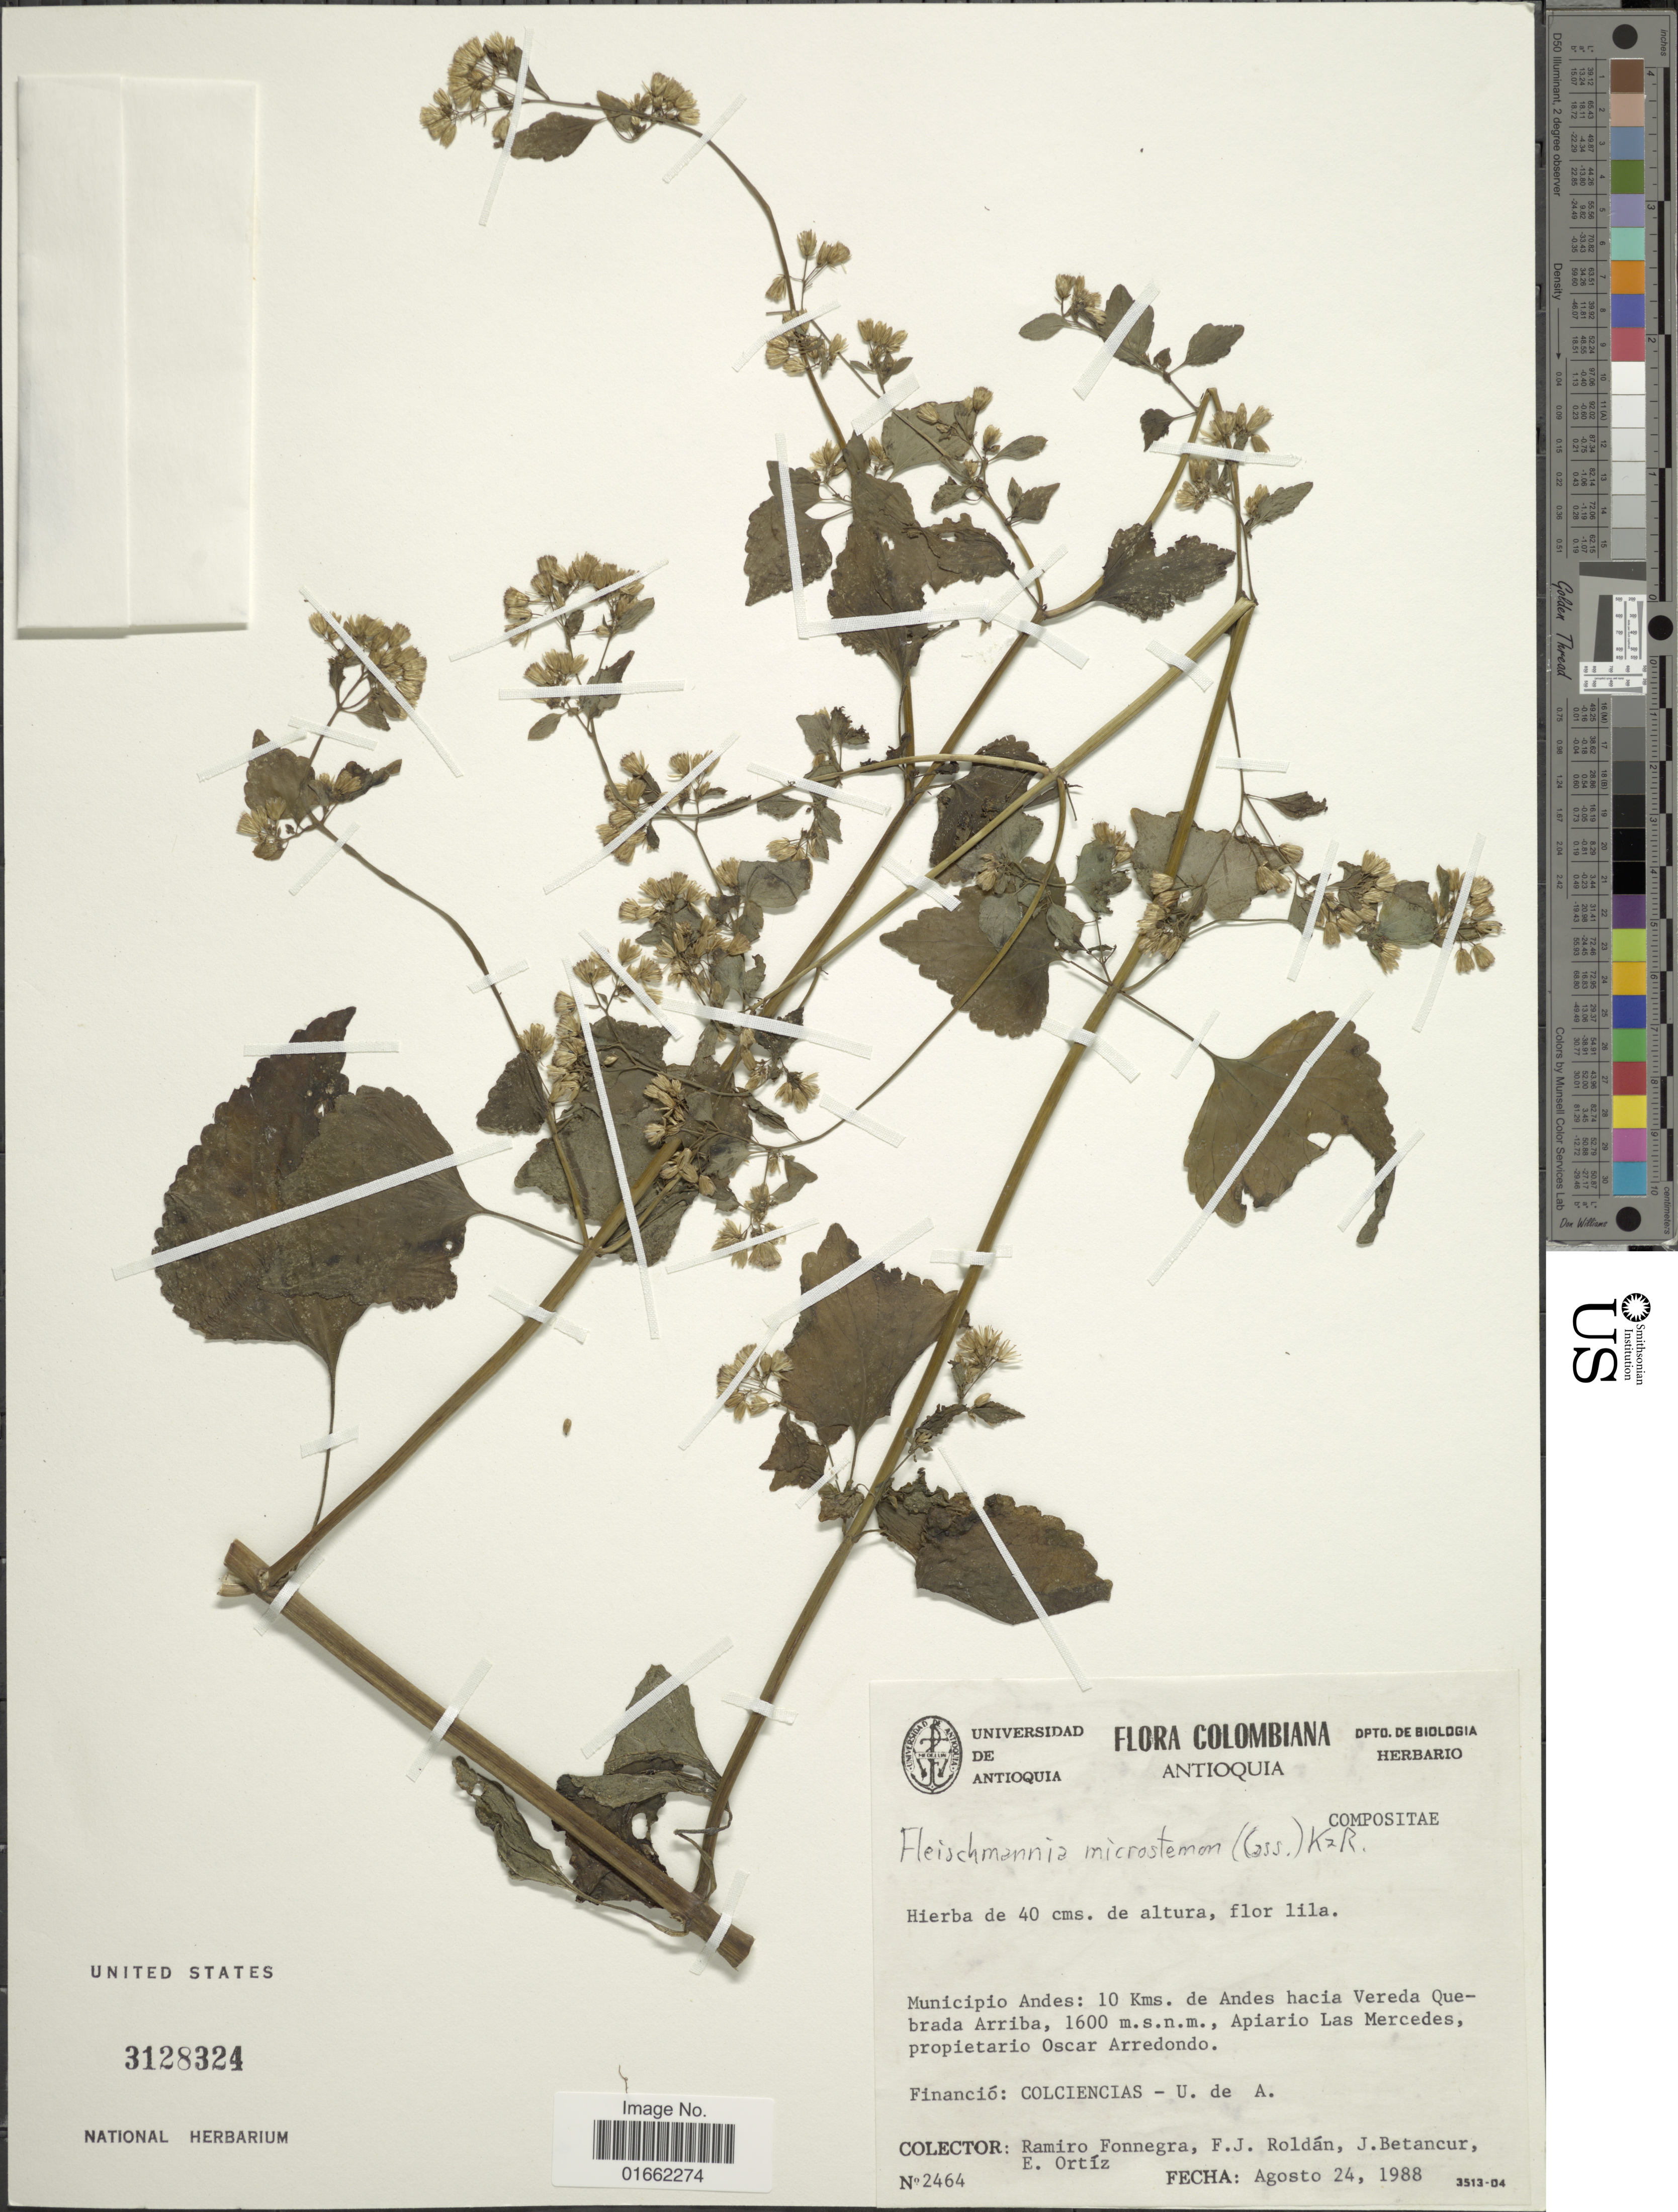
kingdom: Plantae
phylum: Tracheophyta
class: Magnoliopsida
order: Asterales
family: Asteraceae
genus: Fleischmannia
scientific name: Fleischmannia pratensis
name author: (Klatt) R.M. King & H. Rob.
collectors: R. Fonnegra G., F. J. Roldán, J. Betancur & E. Ortíz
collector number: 2464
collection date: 1988-08-24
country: Colombia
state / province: Antioquia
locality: Municipio Andes: 10 Kms. de Andes hacia Vereda Quebrada Arriba. Apiario Las Mercedes, propietario Oscar Arredondo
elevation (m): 1600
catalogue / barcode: US 3128324